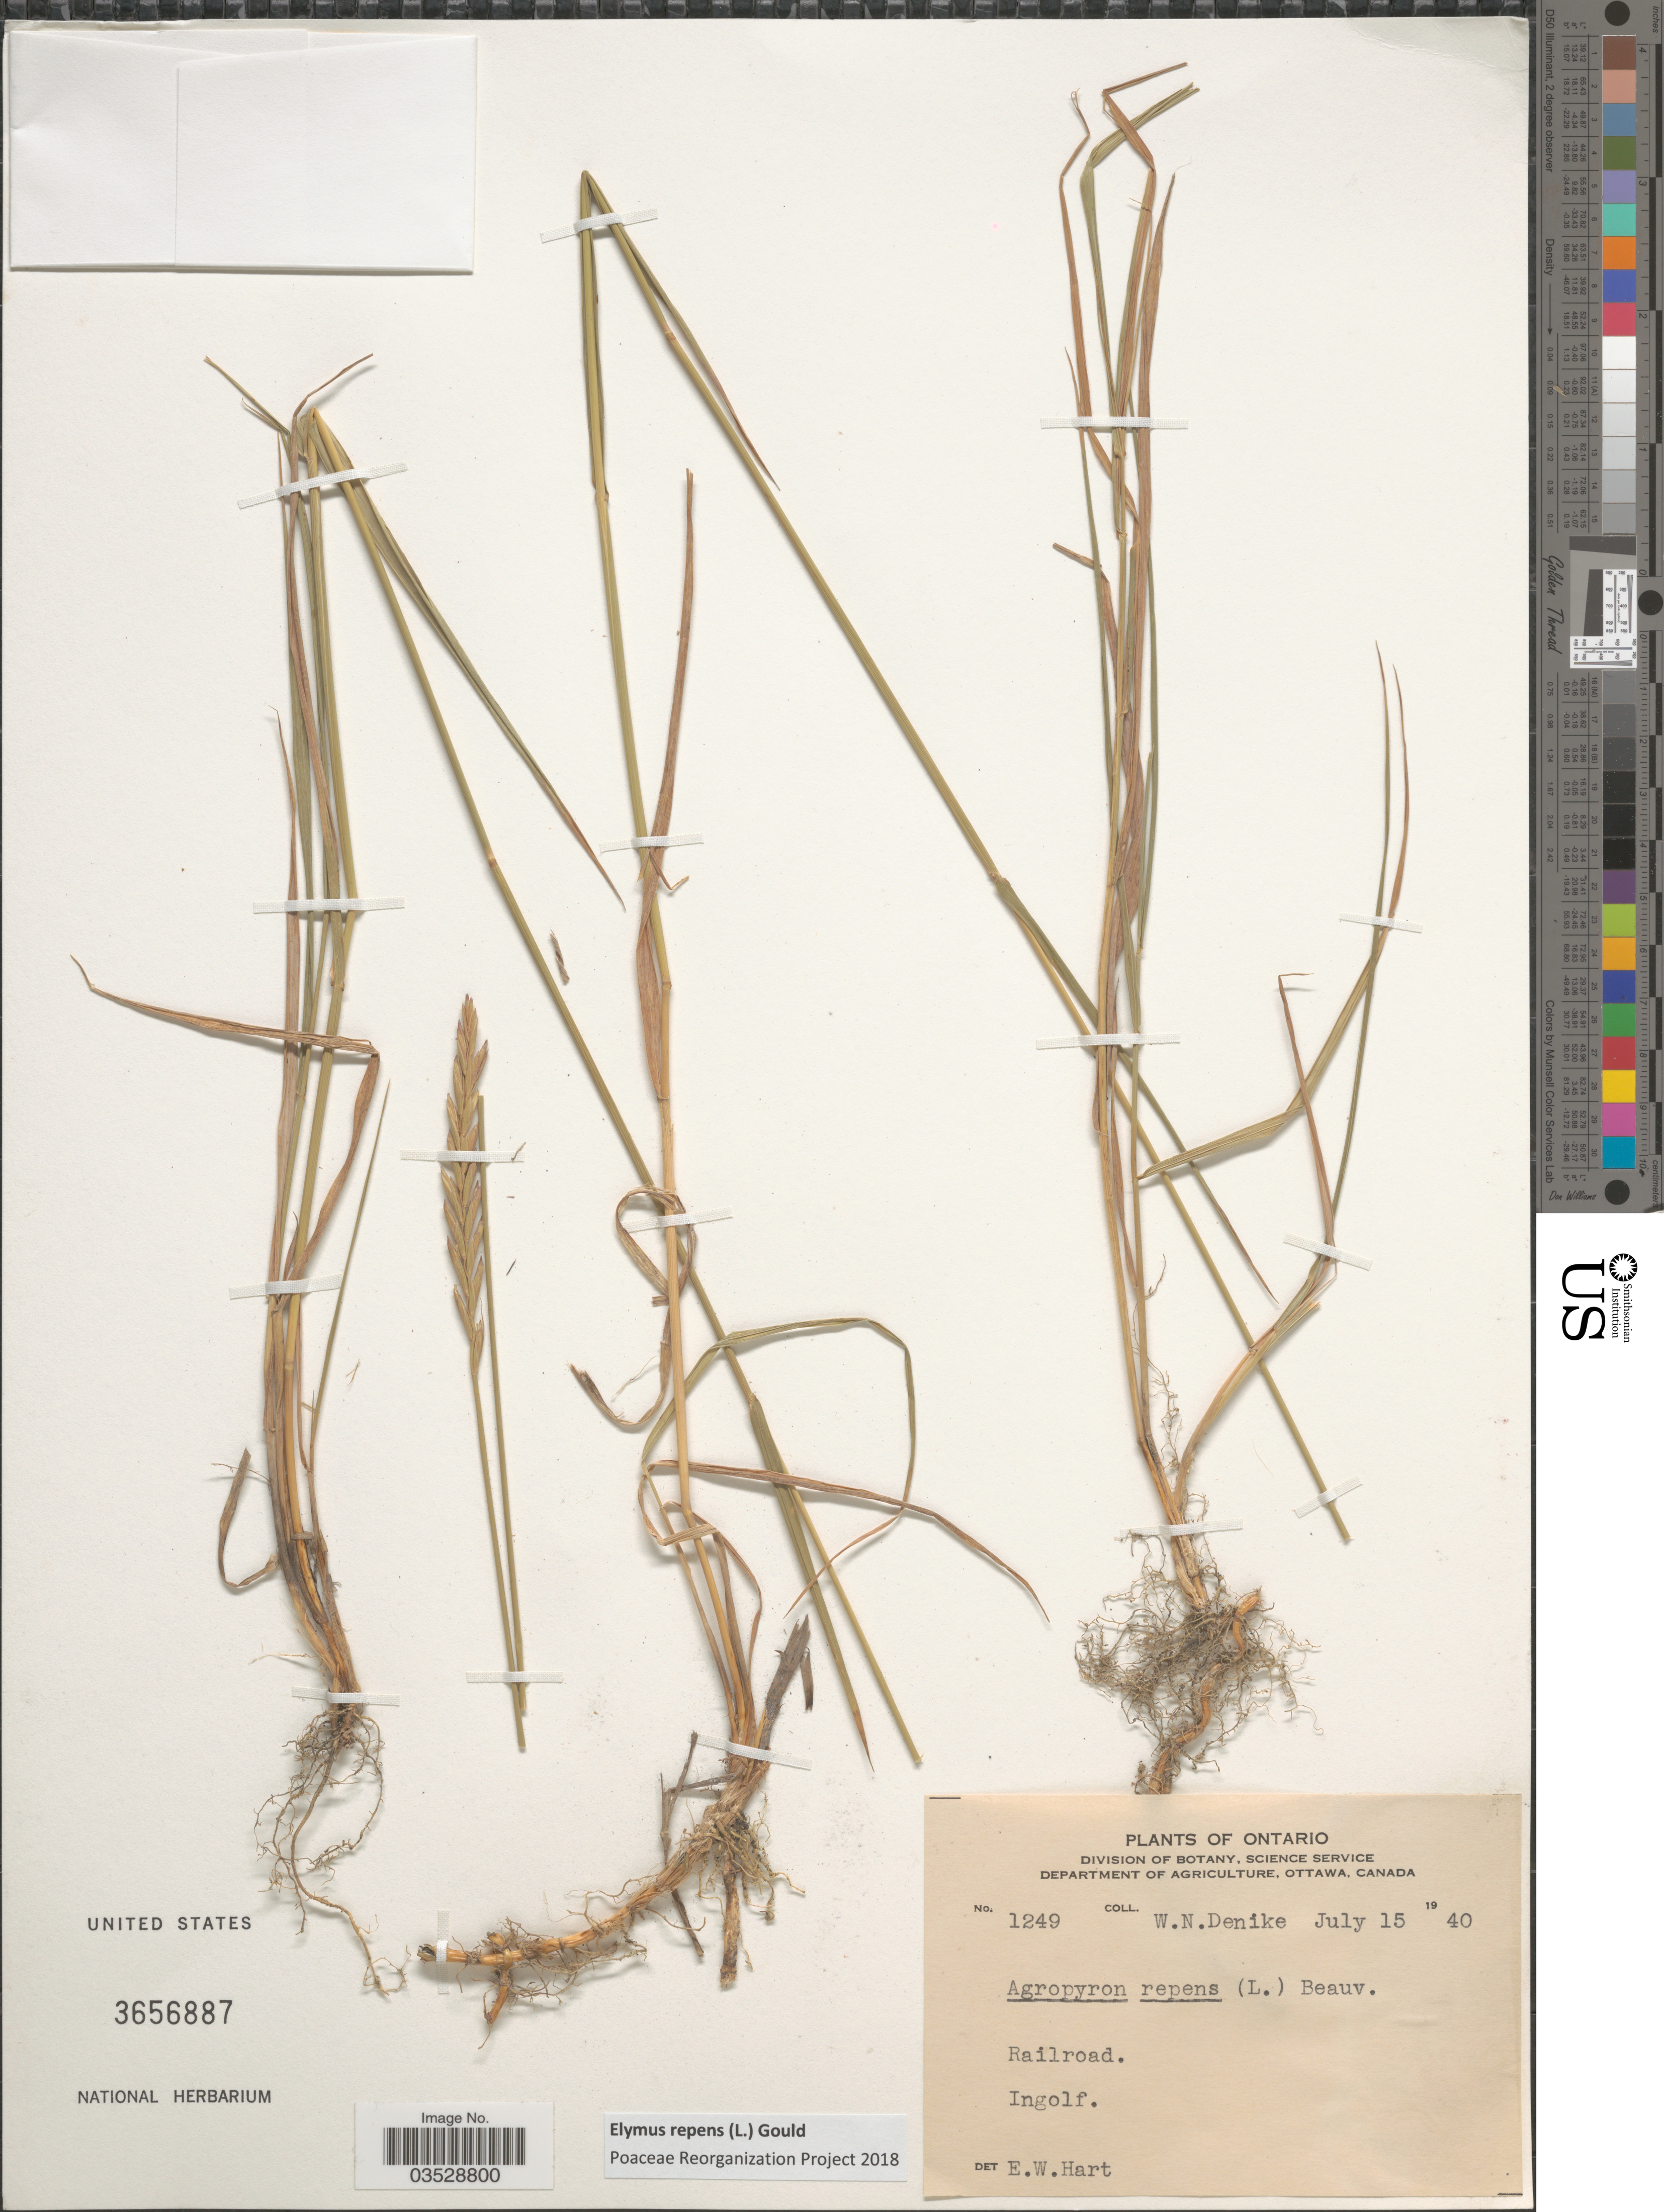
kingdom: Plantae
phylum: Tracheophyta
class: Liliopsida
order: Poales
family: Poaceae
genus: Elymus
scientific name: Elymus repens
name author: (L.) Gould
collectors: W. Denike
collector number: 1249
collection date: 1940-07-15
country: Canada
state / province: Ontario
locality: Railroad. Ingolf.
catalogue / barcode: US 3656887